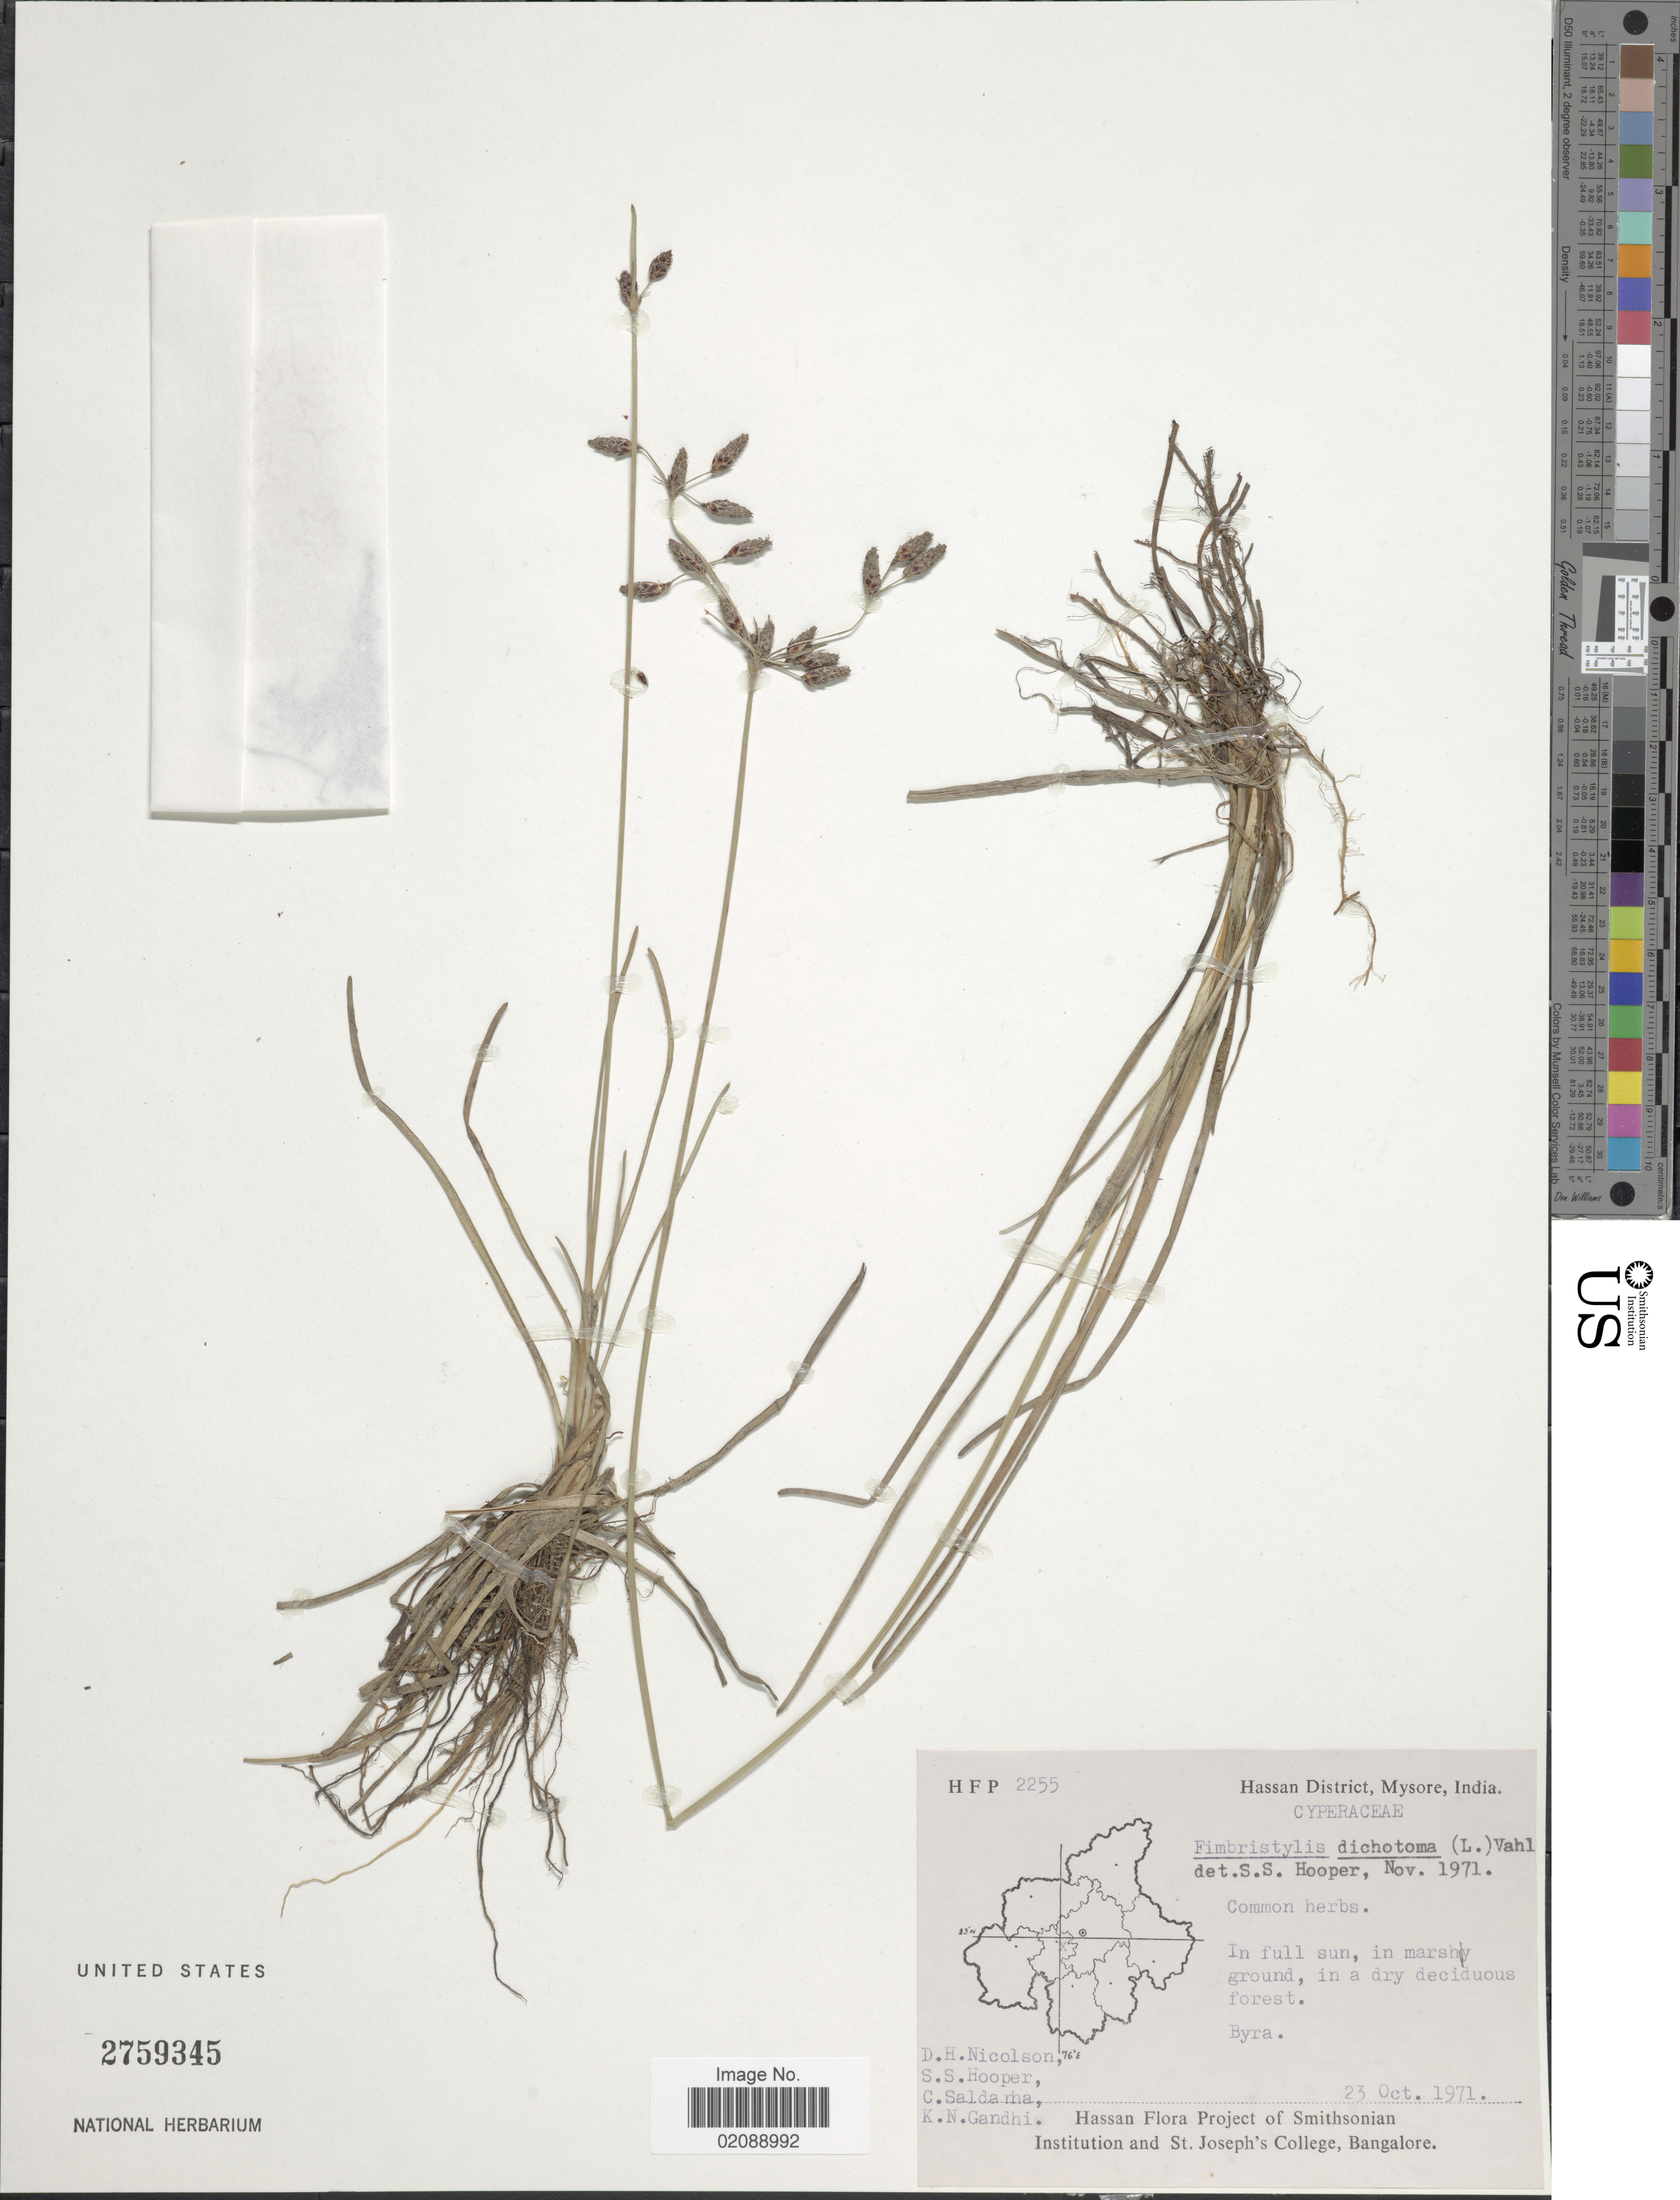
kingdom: Plantae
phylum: Tracheophyta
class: Liliopsida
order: Poales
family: Cyperaceae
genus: Fimbristylis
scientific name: Fimbristylis dichotoma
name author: (L.) Vahl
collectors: D. H. Nicolson, S. S. Hooper, C. Saldanha & K. N. Gandhi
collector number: H F P 2255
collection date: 1971-10-23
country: India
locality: Hassan District, Mysore, In full sun, in marshy ground, in a dry deciduous forest, Byra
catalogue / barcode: US 2759345